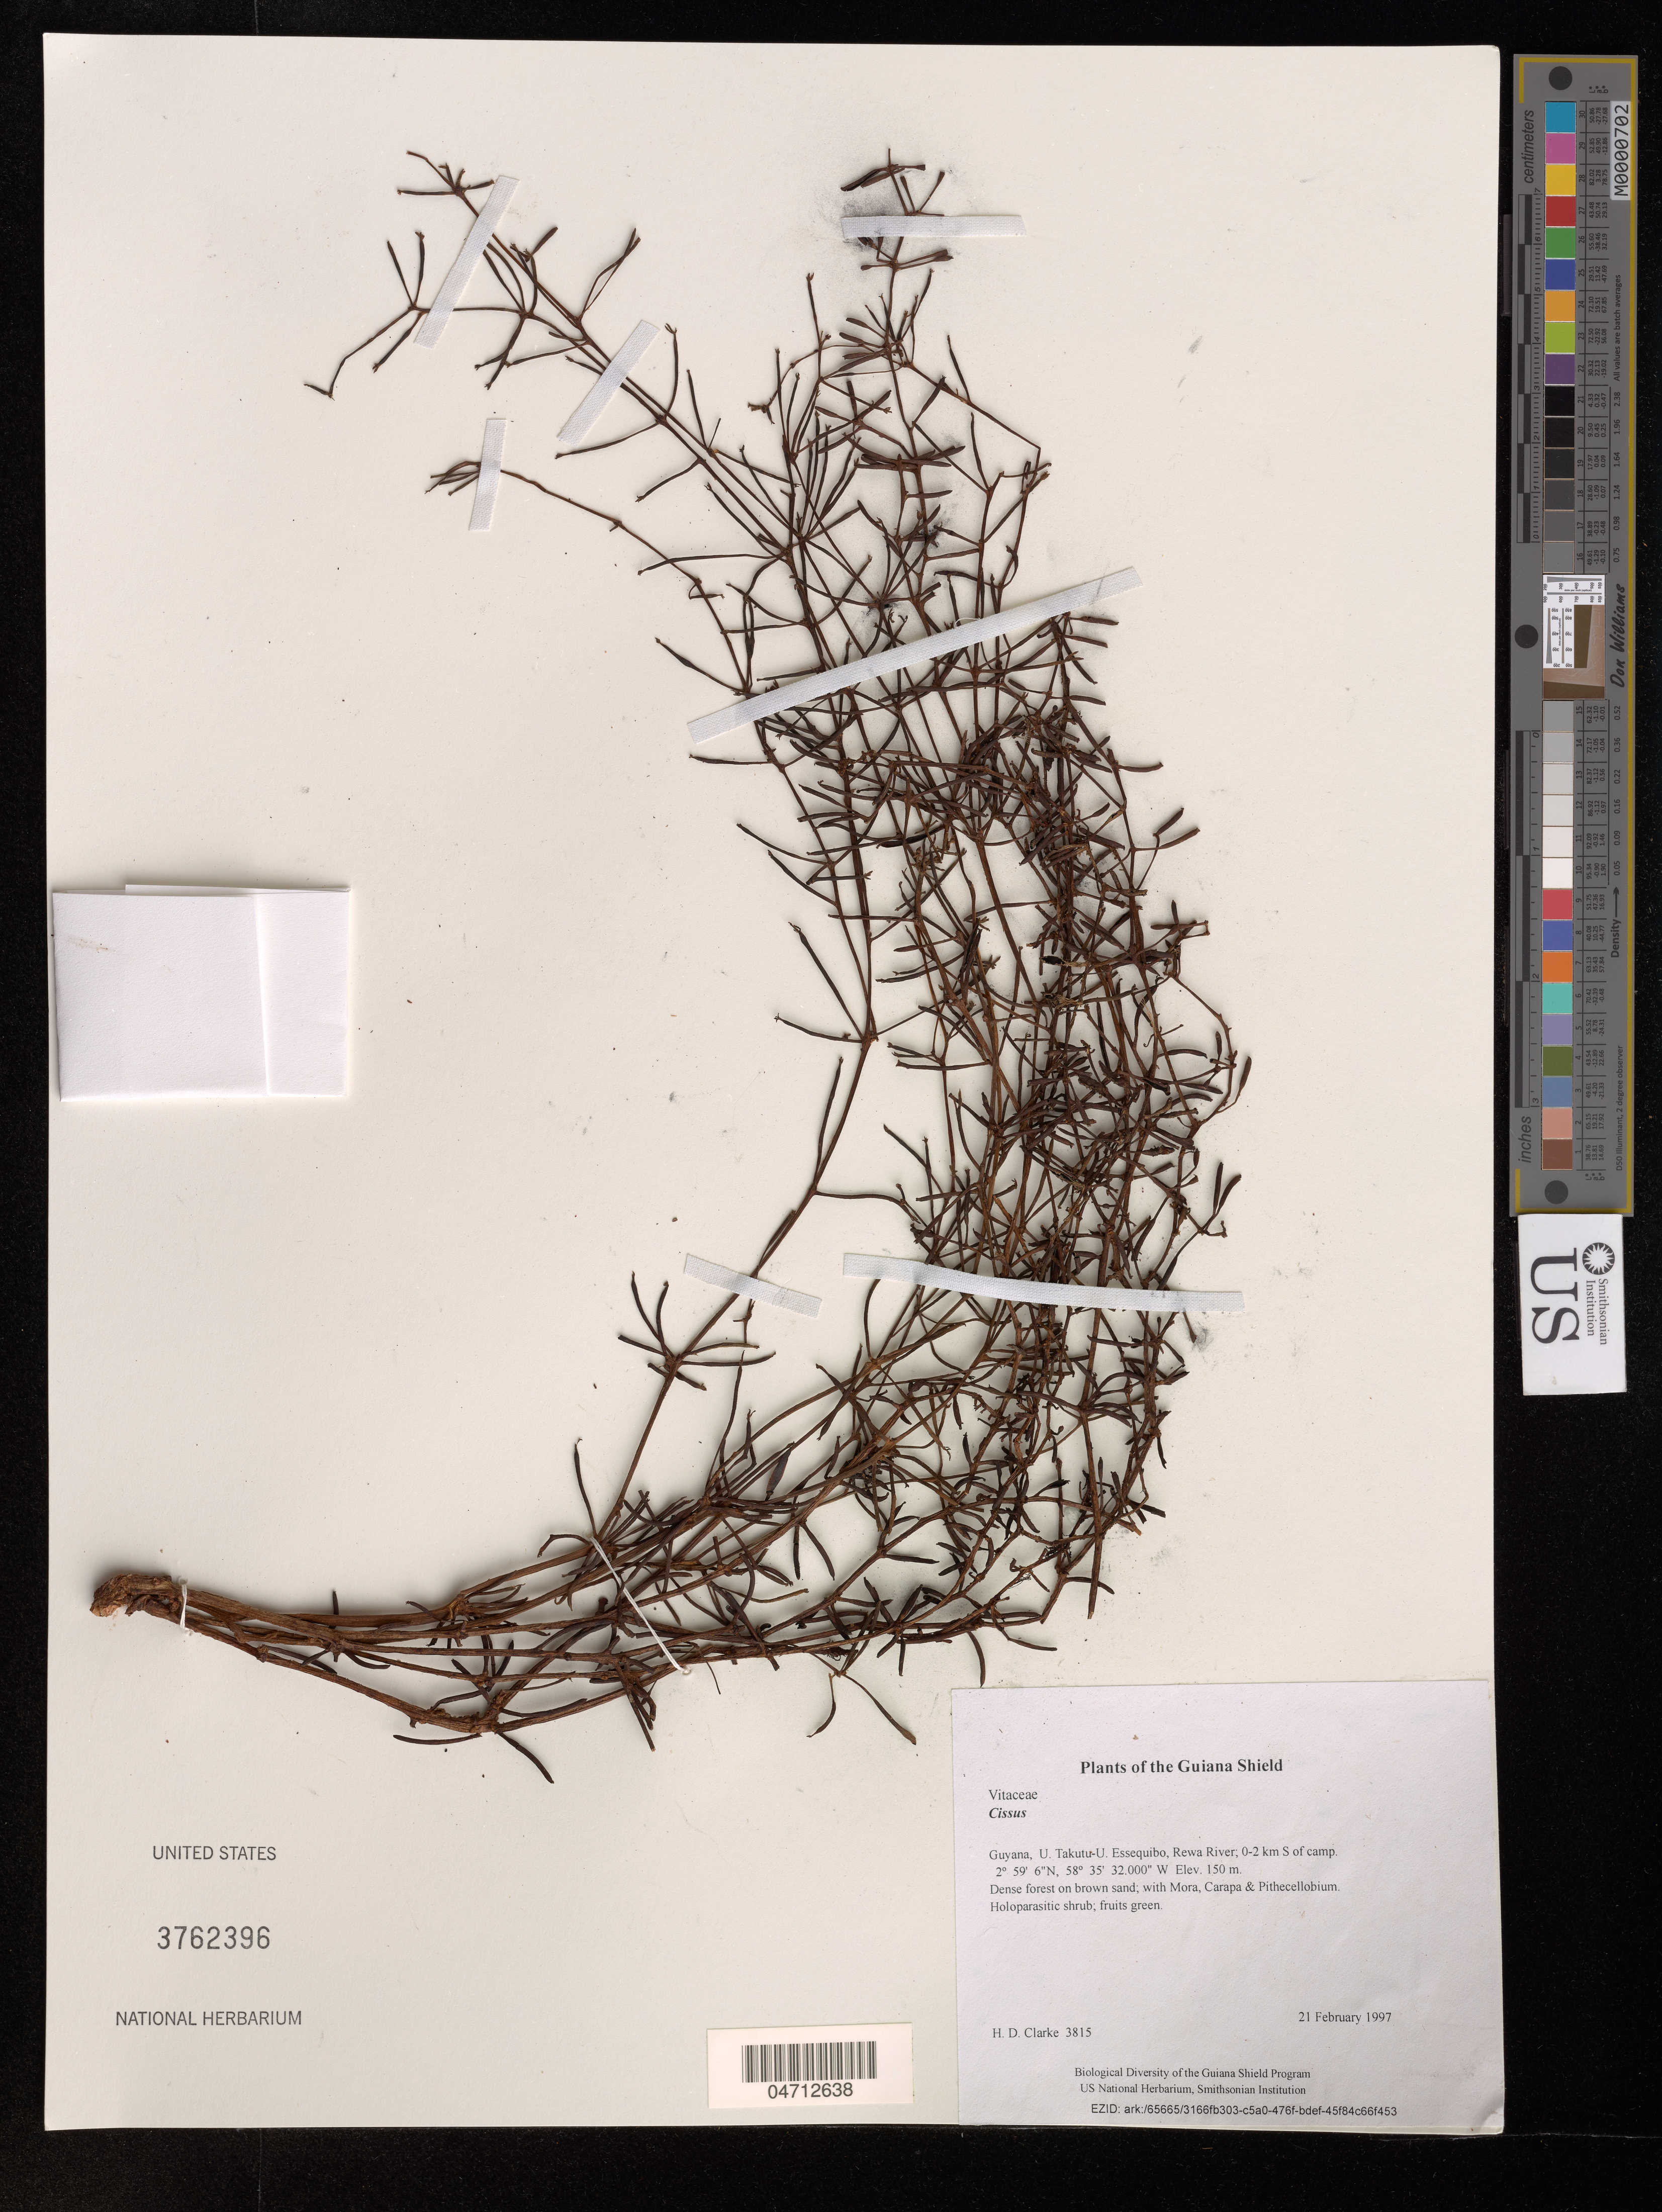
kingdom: Plantae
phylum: Tracheophyta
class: Magnoliopsida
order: Vitales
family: Vitaceae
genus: Cissus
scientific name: Cissus sp.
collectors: H. D. Clarke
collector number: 3815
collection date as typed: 21 February 1997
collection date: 1997-02-21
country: Guyana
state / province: U. Takutu-U. Essequibo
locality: Rewa River; 0-2 km S of camp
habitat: Dense forest on brown sand; with Mora, Carapa & Pithecellobium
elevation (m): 150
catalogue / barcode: US 3762396